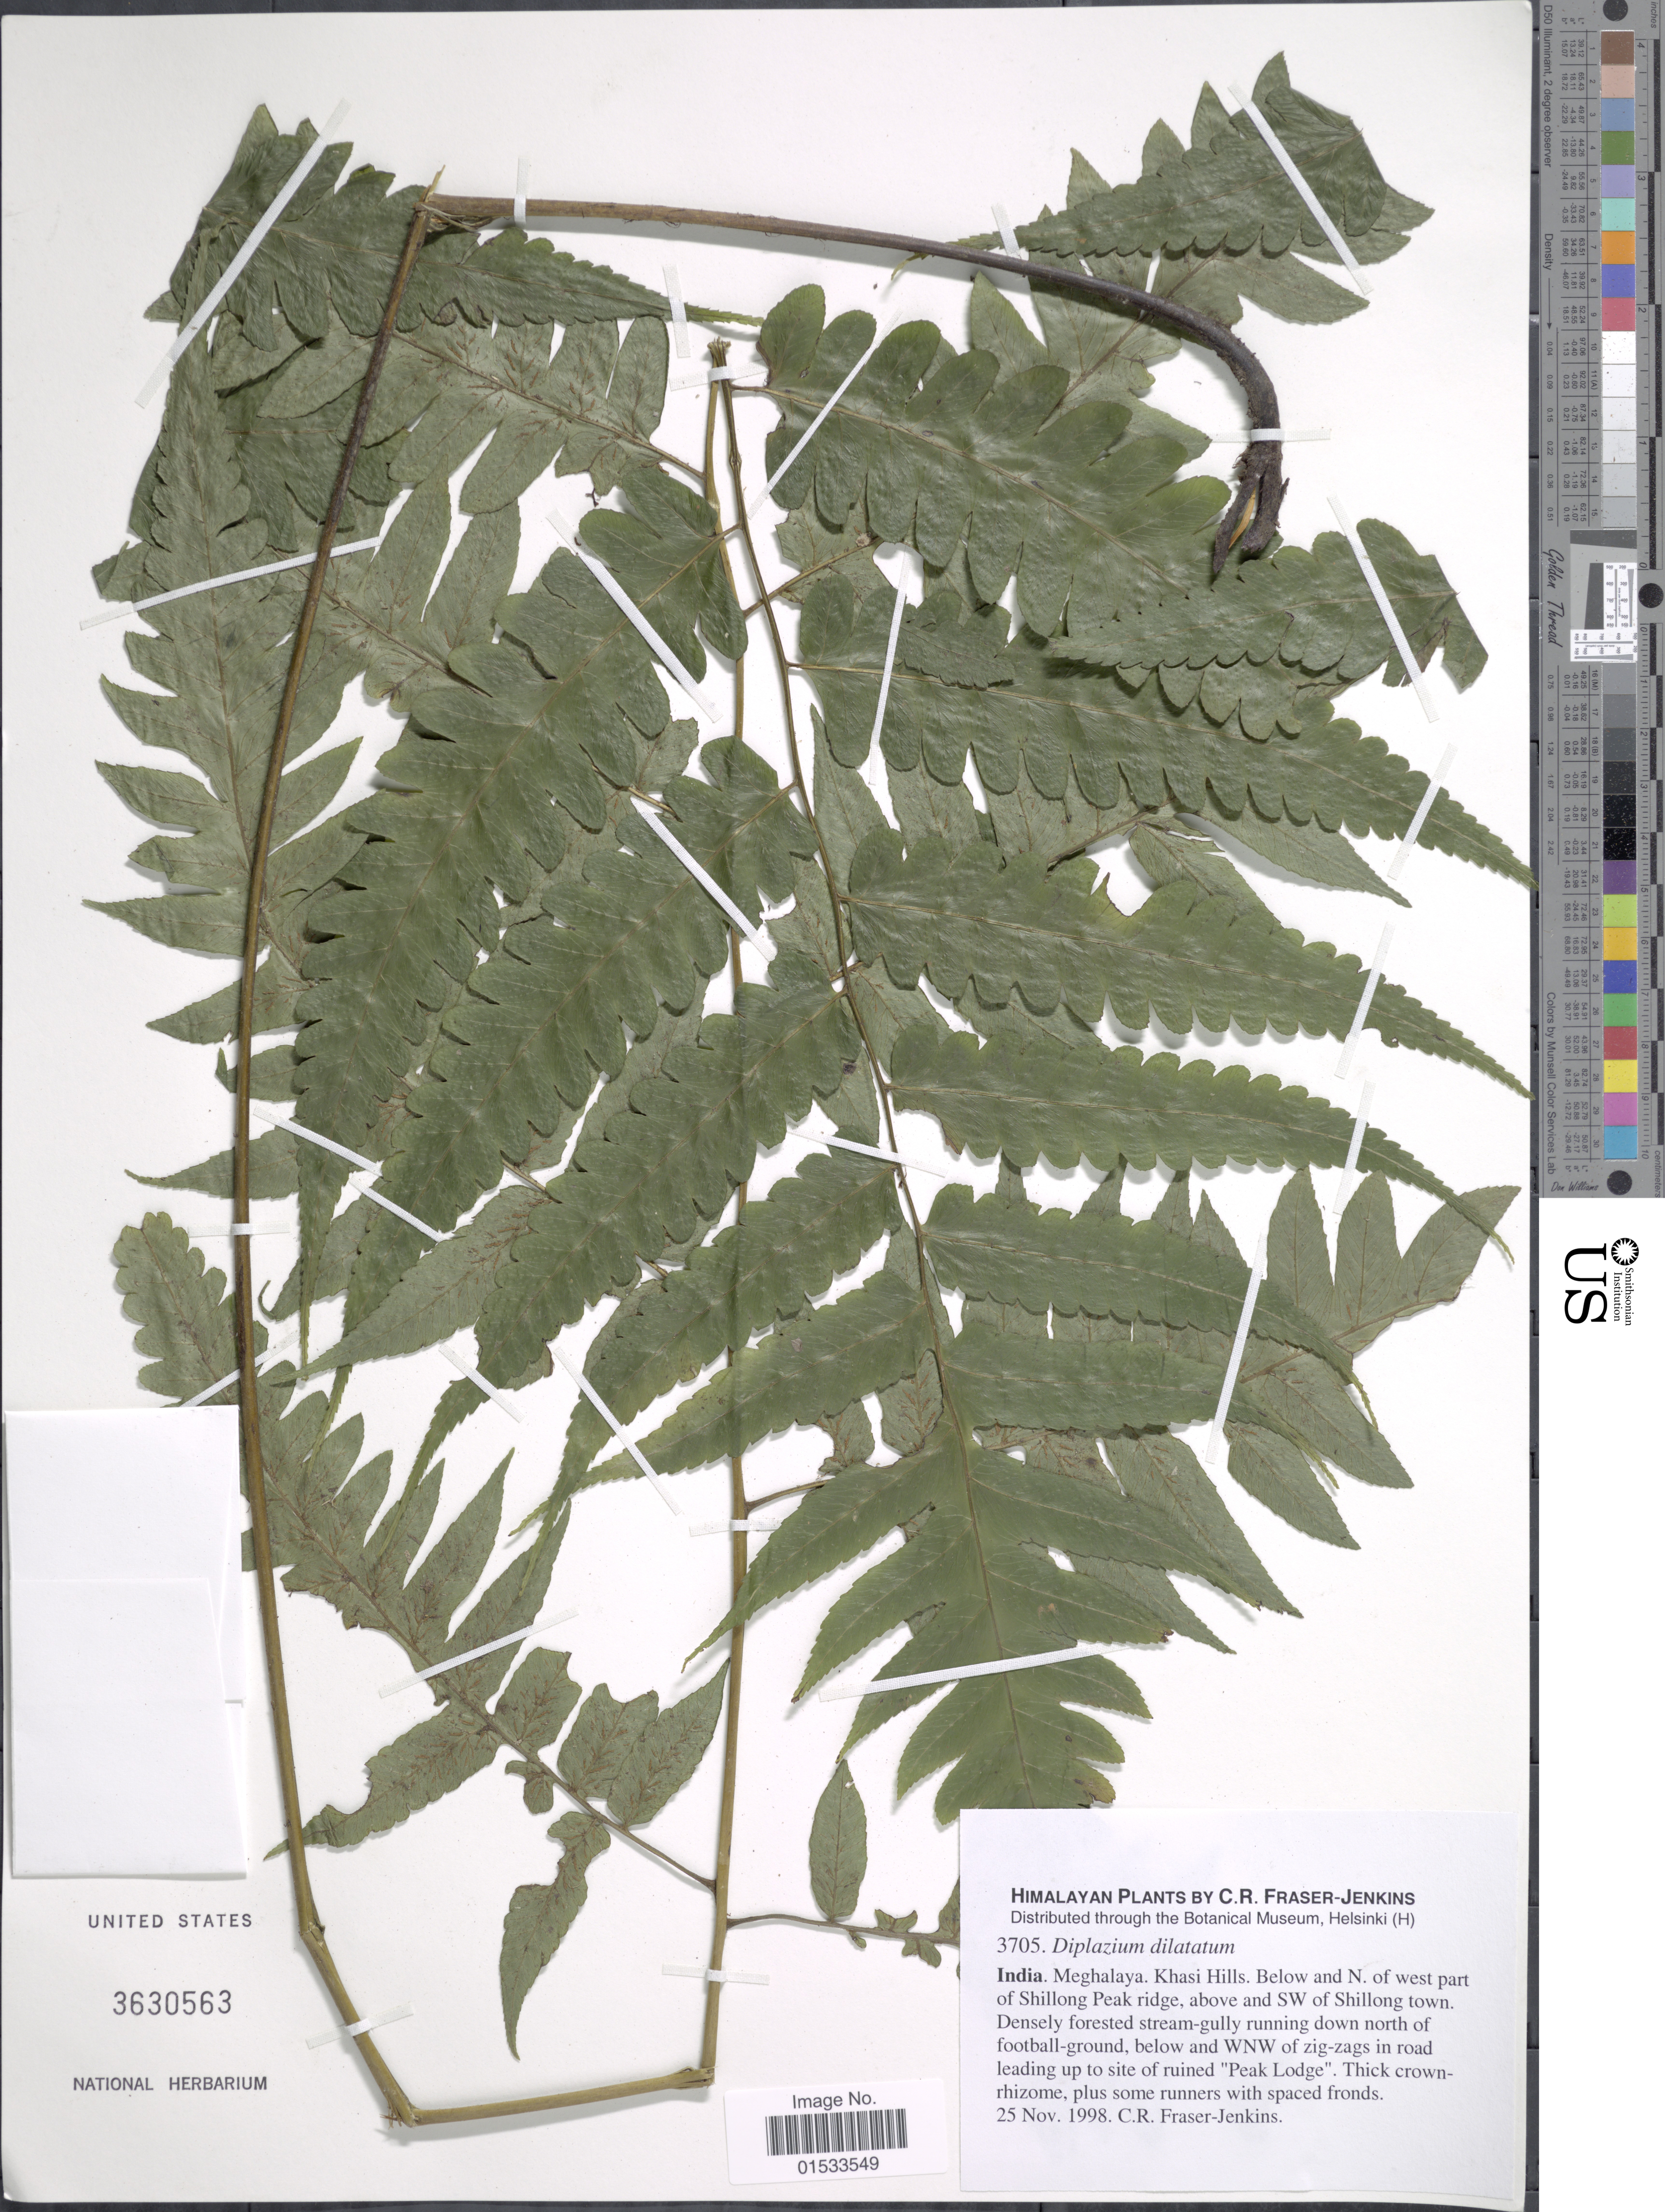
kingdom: Plantae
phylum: Tracheophyta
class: Polypodiopsida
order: Polypodiales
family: Athyriaceae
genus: Diplazium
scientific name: Diplazium dilatatum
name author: Blume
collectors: C. R. Fraser-Jenkins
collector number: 3705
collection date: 1998-11-25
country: India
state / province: Meghalaya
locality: Khasi Hills, below and N. of west part of Shillong Peak ridge, above and SW of Shillong town, densely forested stream-gully running down north of football- ground, below and WNW of zig- zags in road leading up to site of ruined "Peak Lodge".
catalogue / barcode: US 3630563